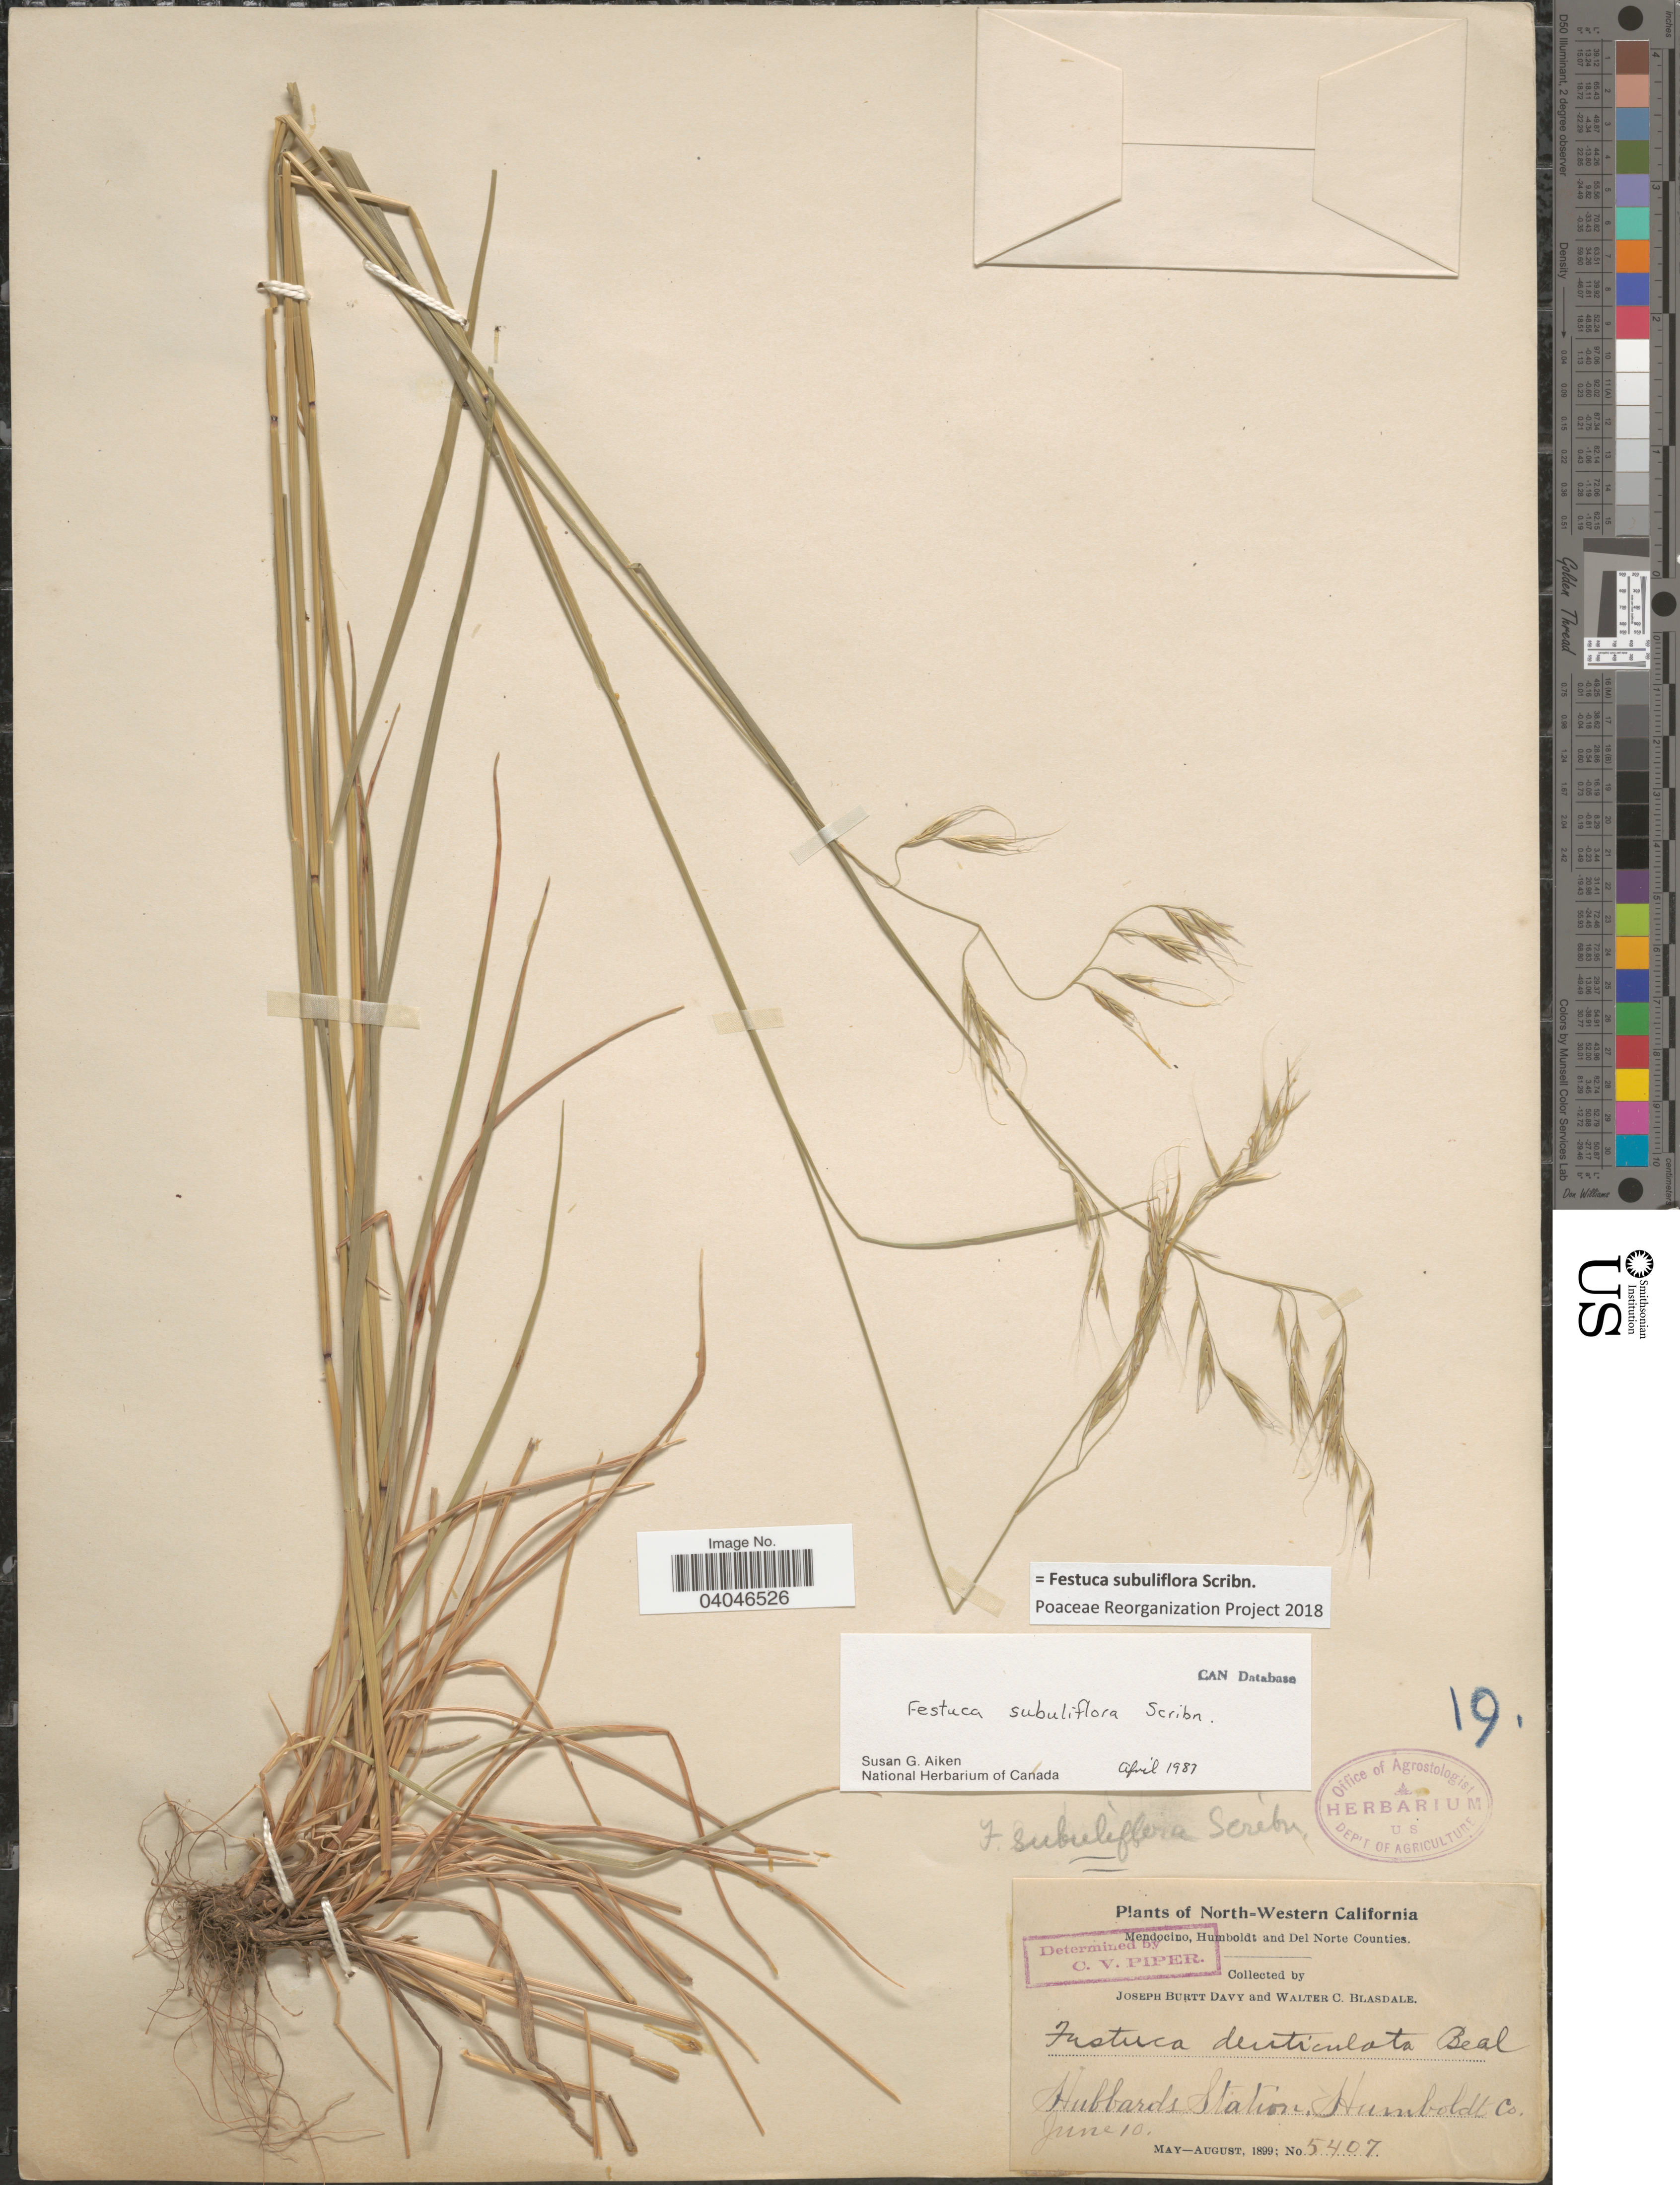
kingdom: Plantae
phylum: Tracheophyta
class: Liliopsida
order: Poales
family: Poaceae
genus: Festuca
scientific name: Festuca subuliflora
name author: Scribn.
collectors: J. Burtt Davy & W. Blasdale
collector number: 5407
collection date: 1899-06-10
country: United States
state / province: California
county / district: Humboldt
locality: North-Western California. Hubbards Station. Humboldt Co.